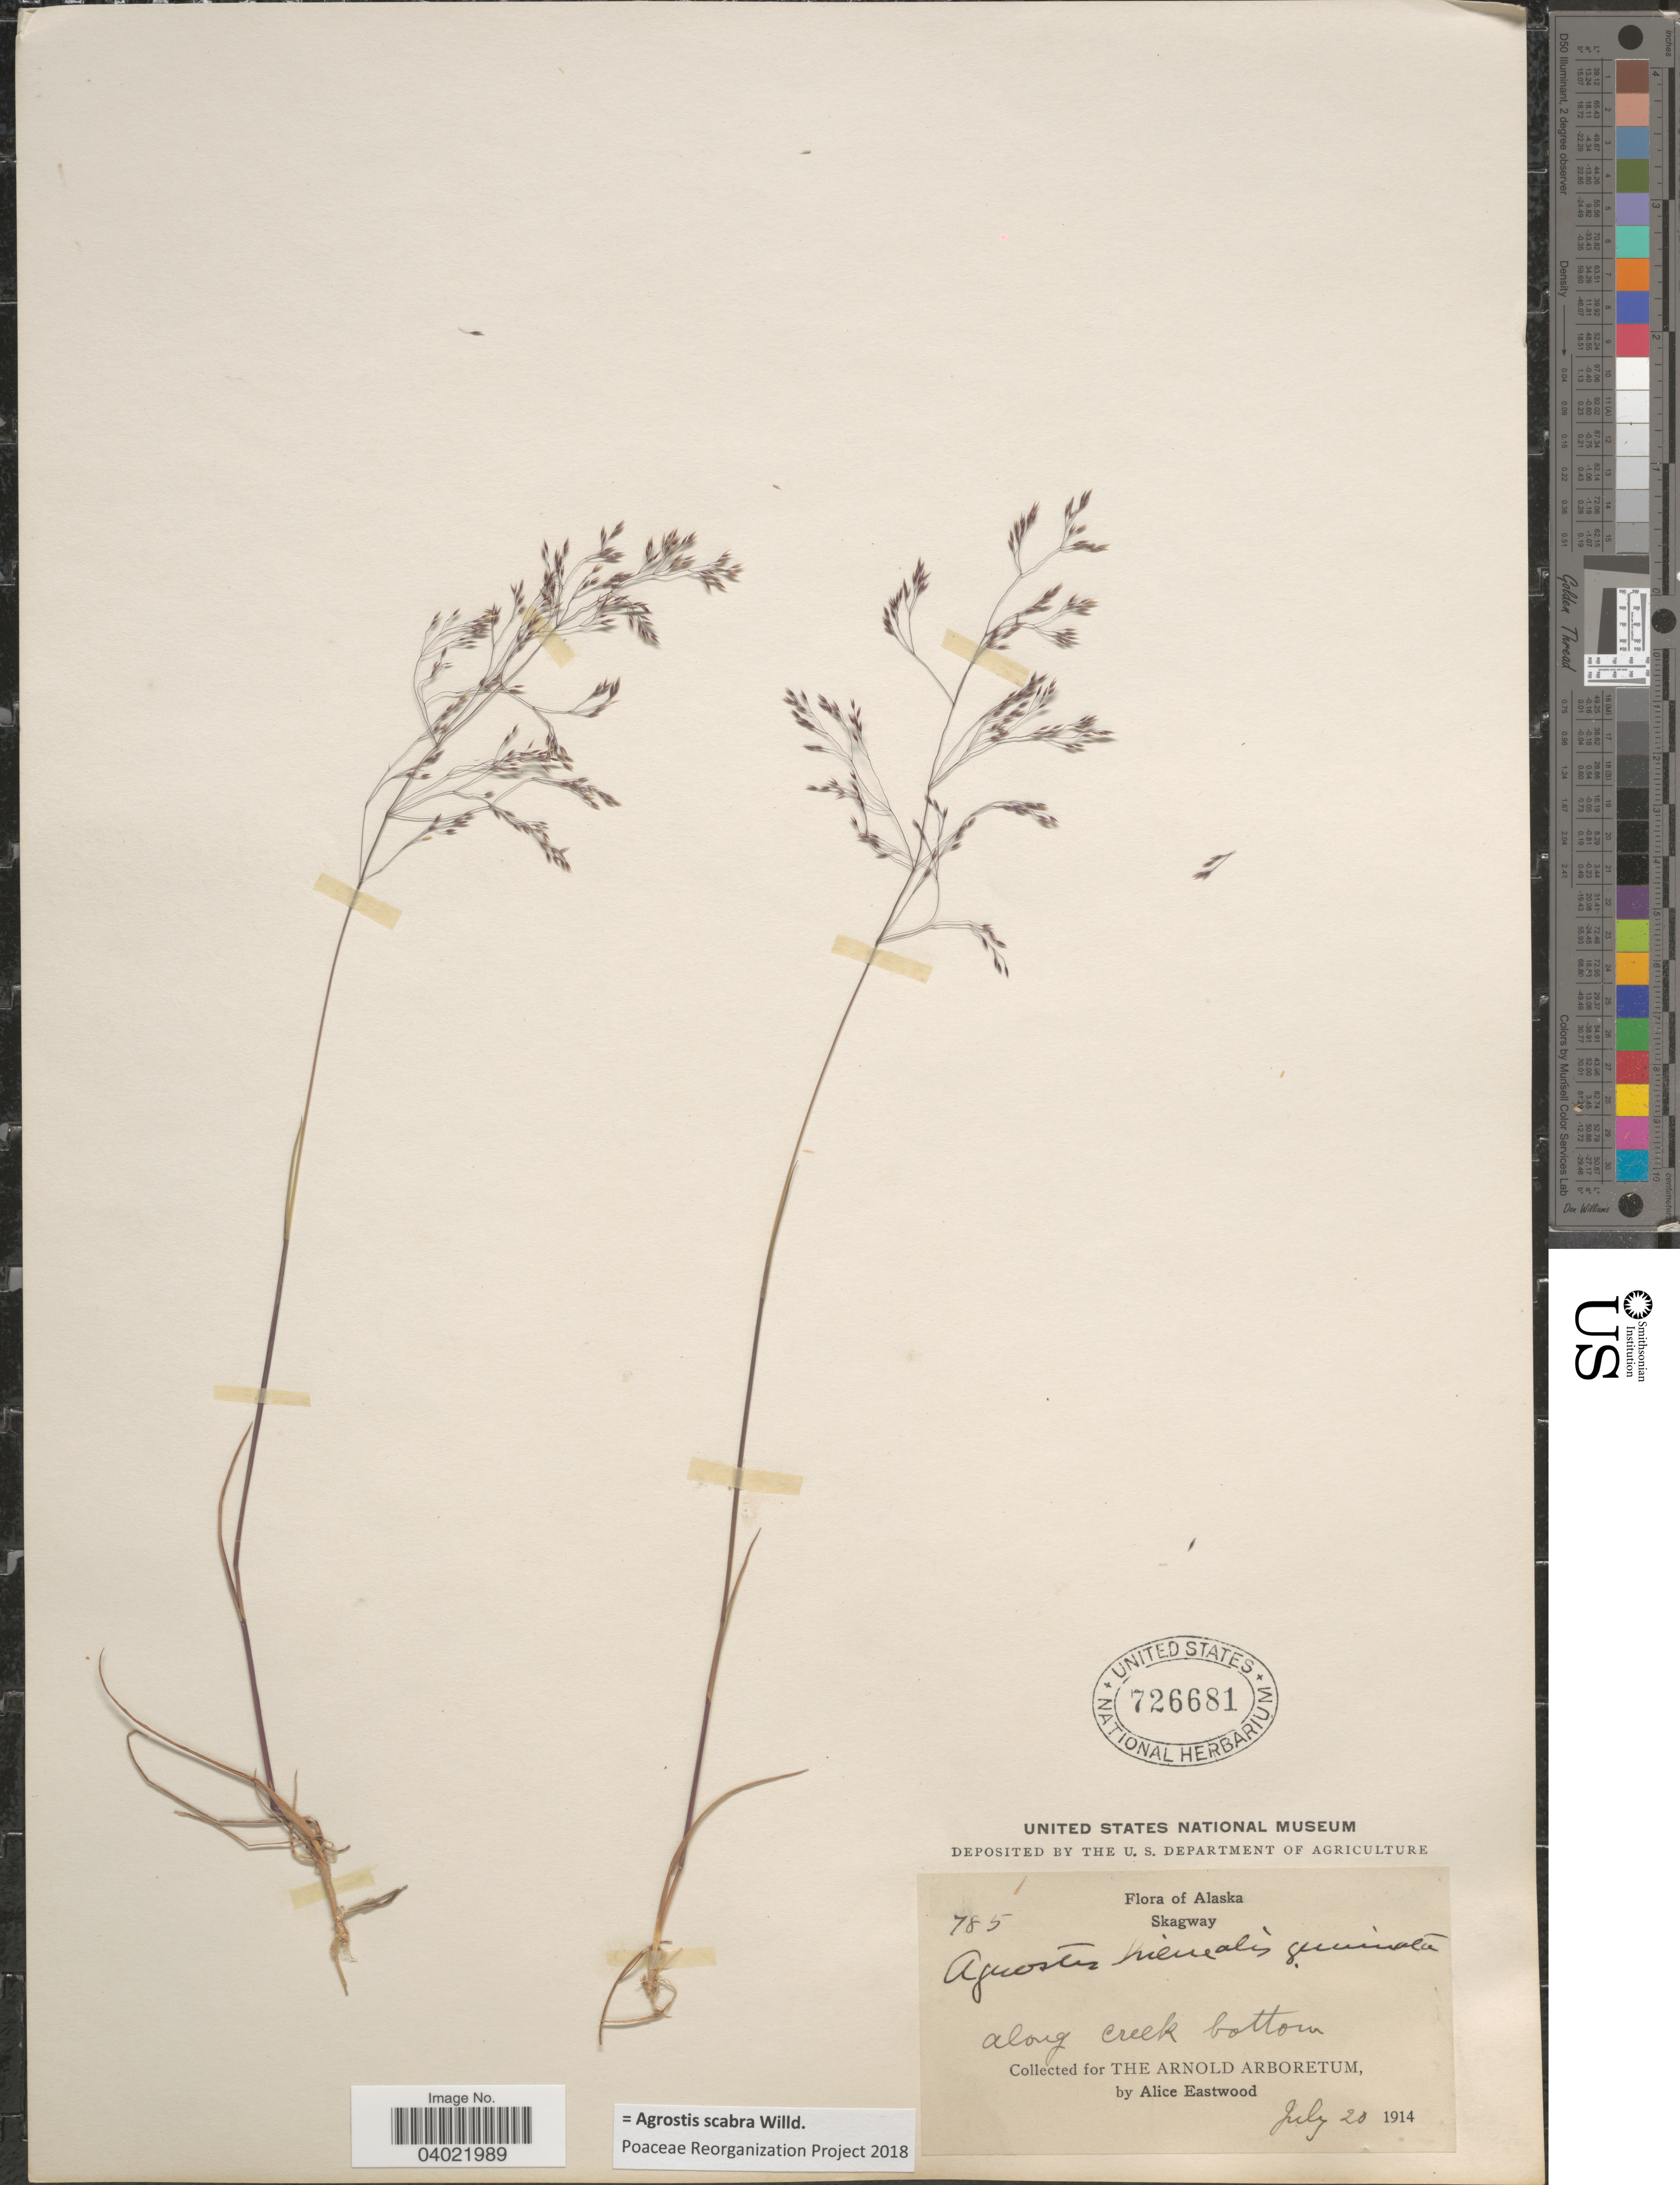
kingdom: Plantae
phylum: Tracheophyta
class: Liliopsida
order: Poales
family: Poaceae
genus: Agrostis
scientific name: Agrostis scabra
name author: Willd.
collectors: A. Eastwood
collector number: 785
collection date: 1914-07-20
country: United States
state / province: Alaska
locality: Skagway. Along creek bottom.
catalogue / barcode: US 726681